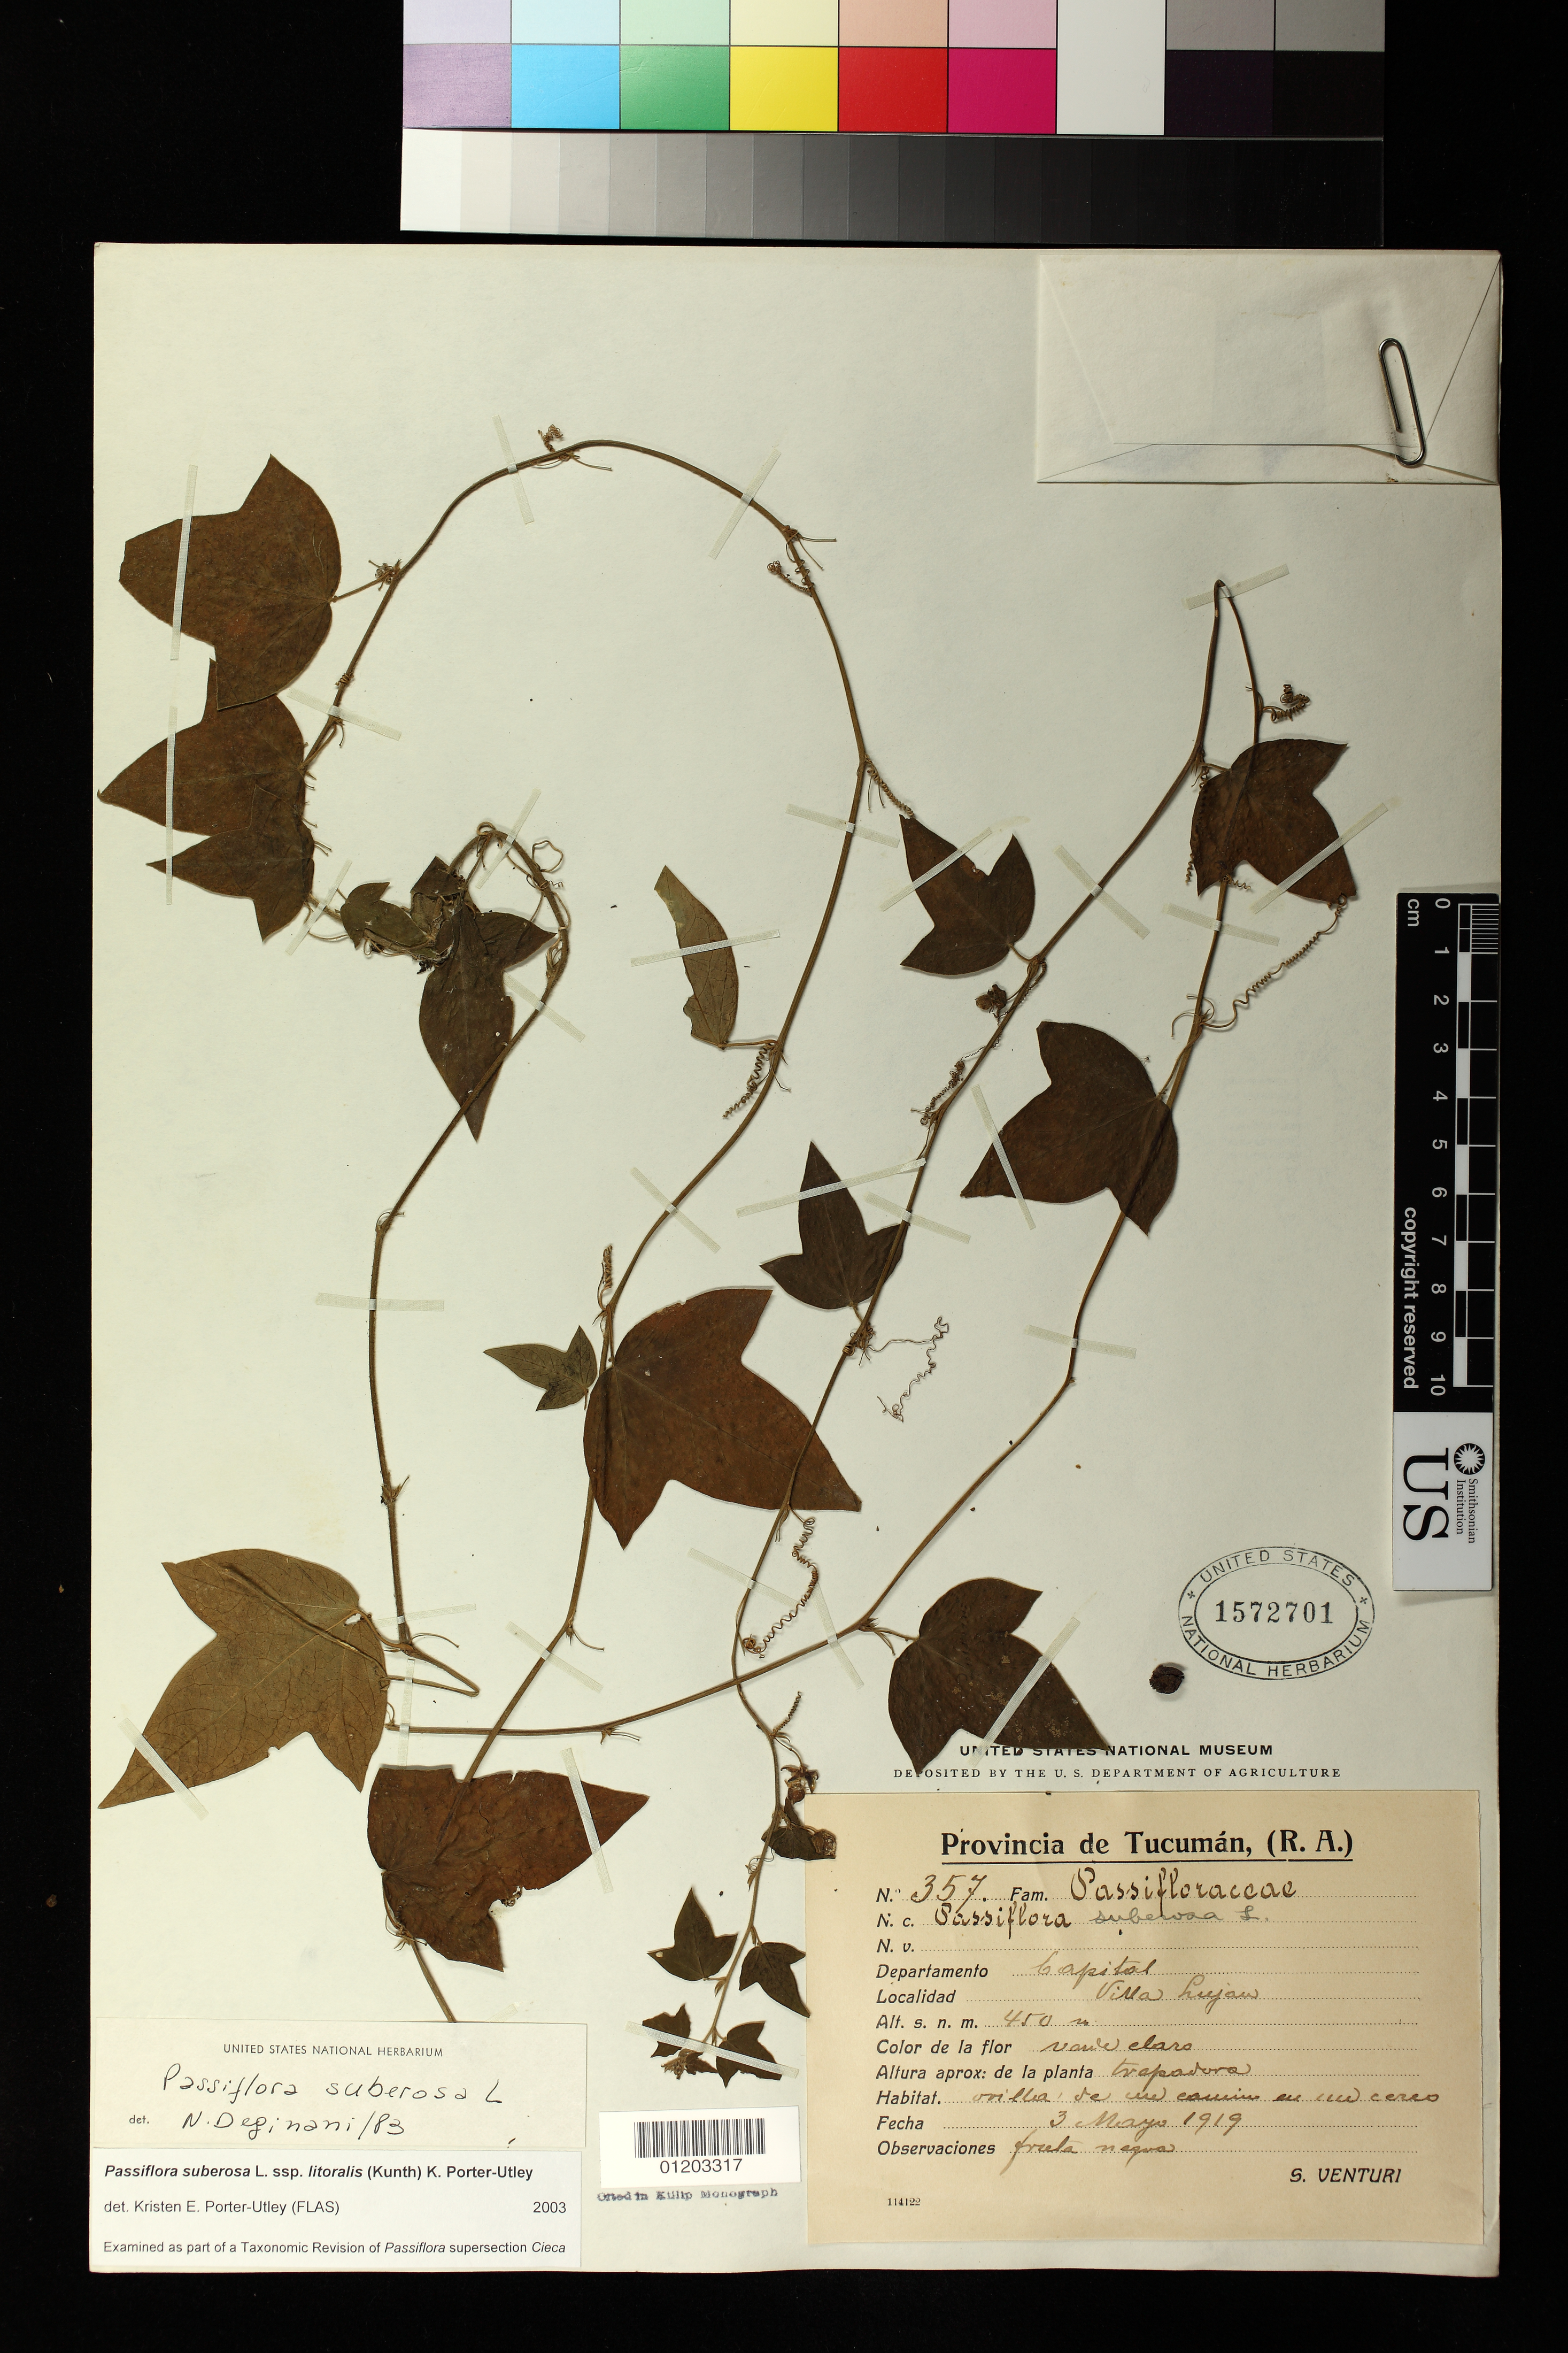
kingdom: Plantae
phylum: Tracheophyta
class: Magnoliopsida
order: Malpighiales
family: Passifloraceae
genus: Passiflora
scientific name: Passiflora suberosa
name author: L.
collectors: S. Venturi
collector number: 357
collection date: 1919-05-03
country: Argentina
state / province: Tucuman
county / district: Capital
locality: Villa Lujan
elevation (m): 450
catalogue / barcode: US 1572701